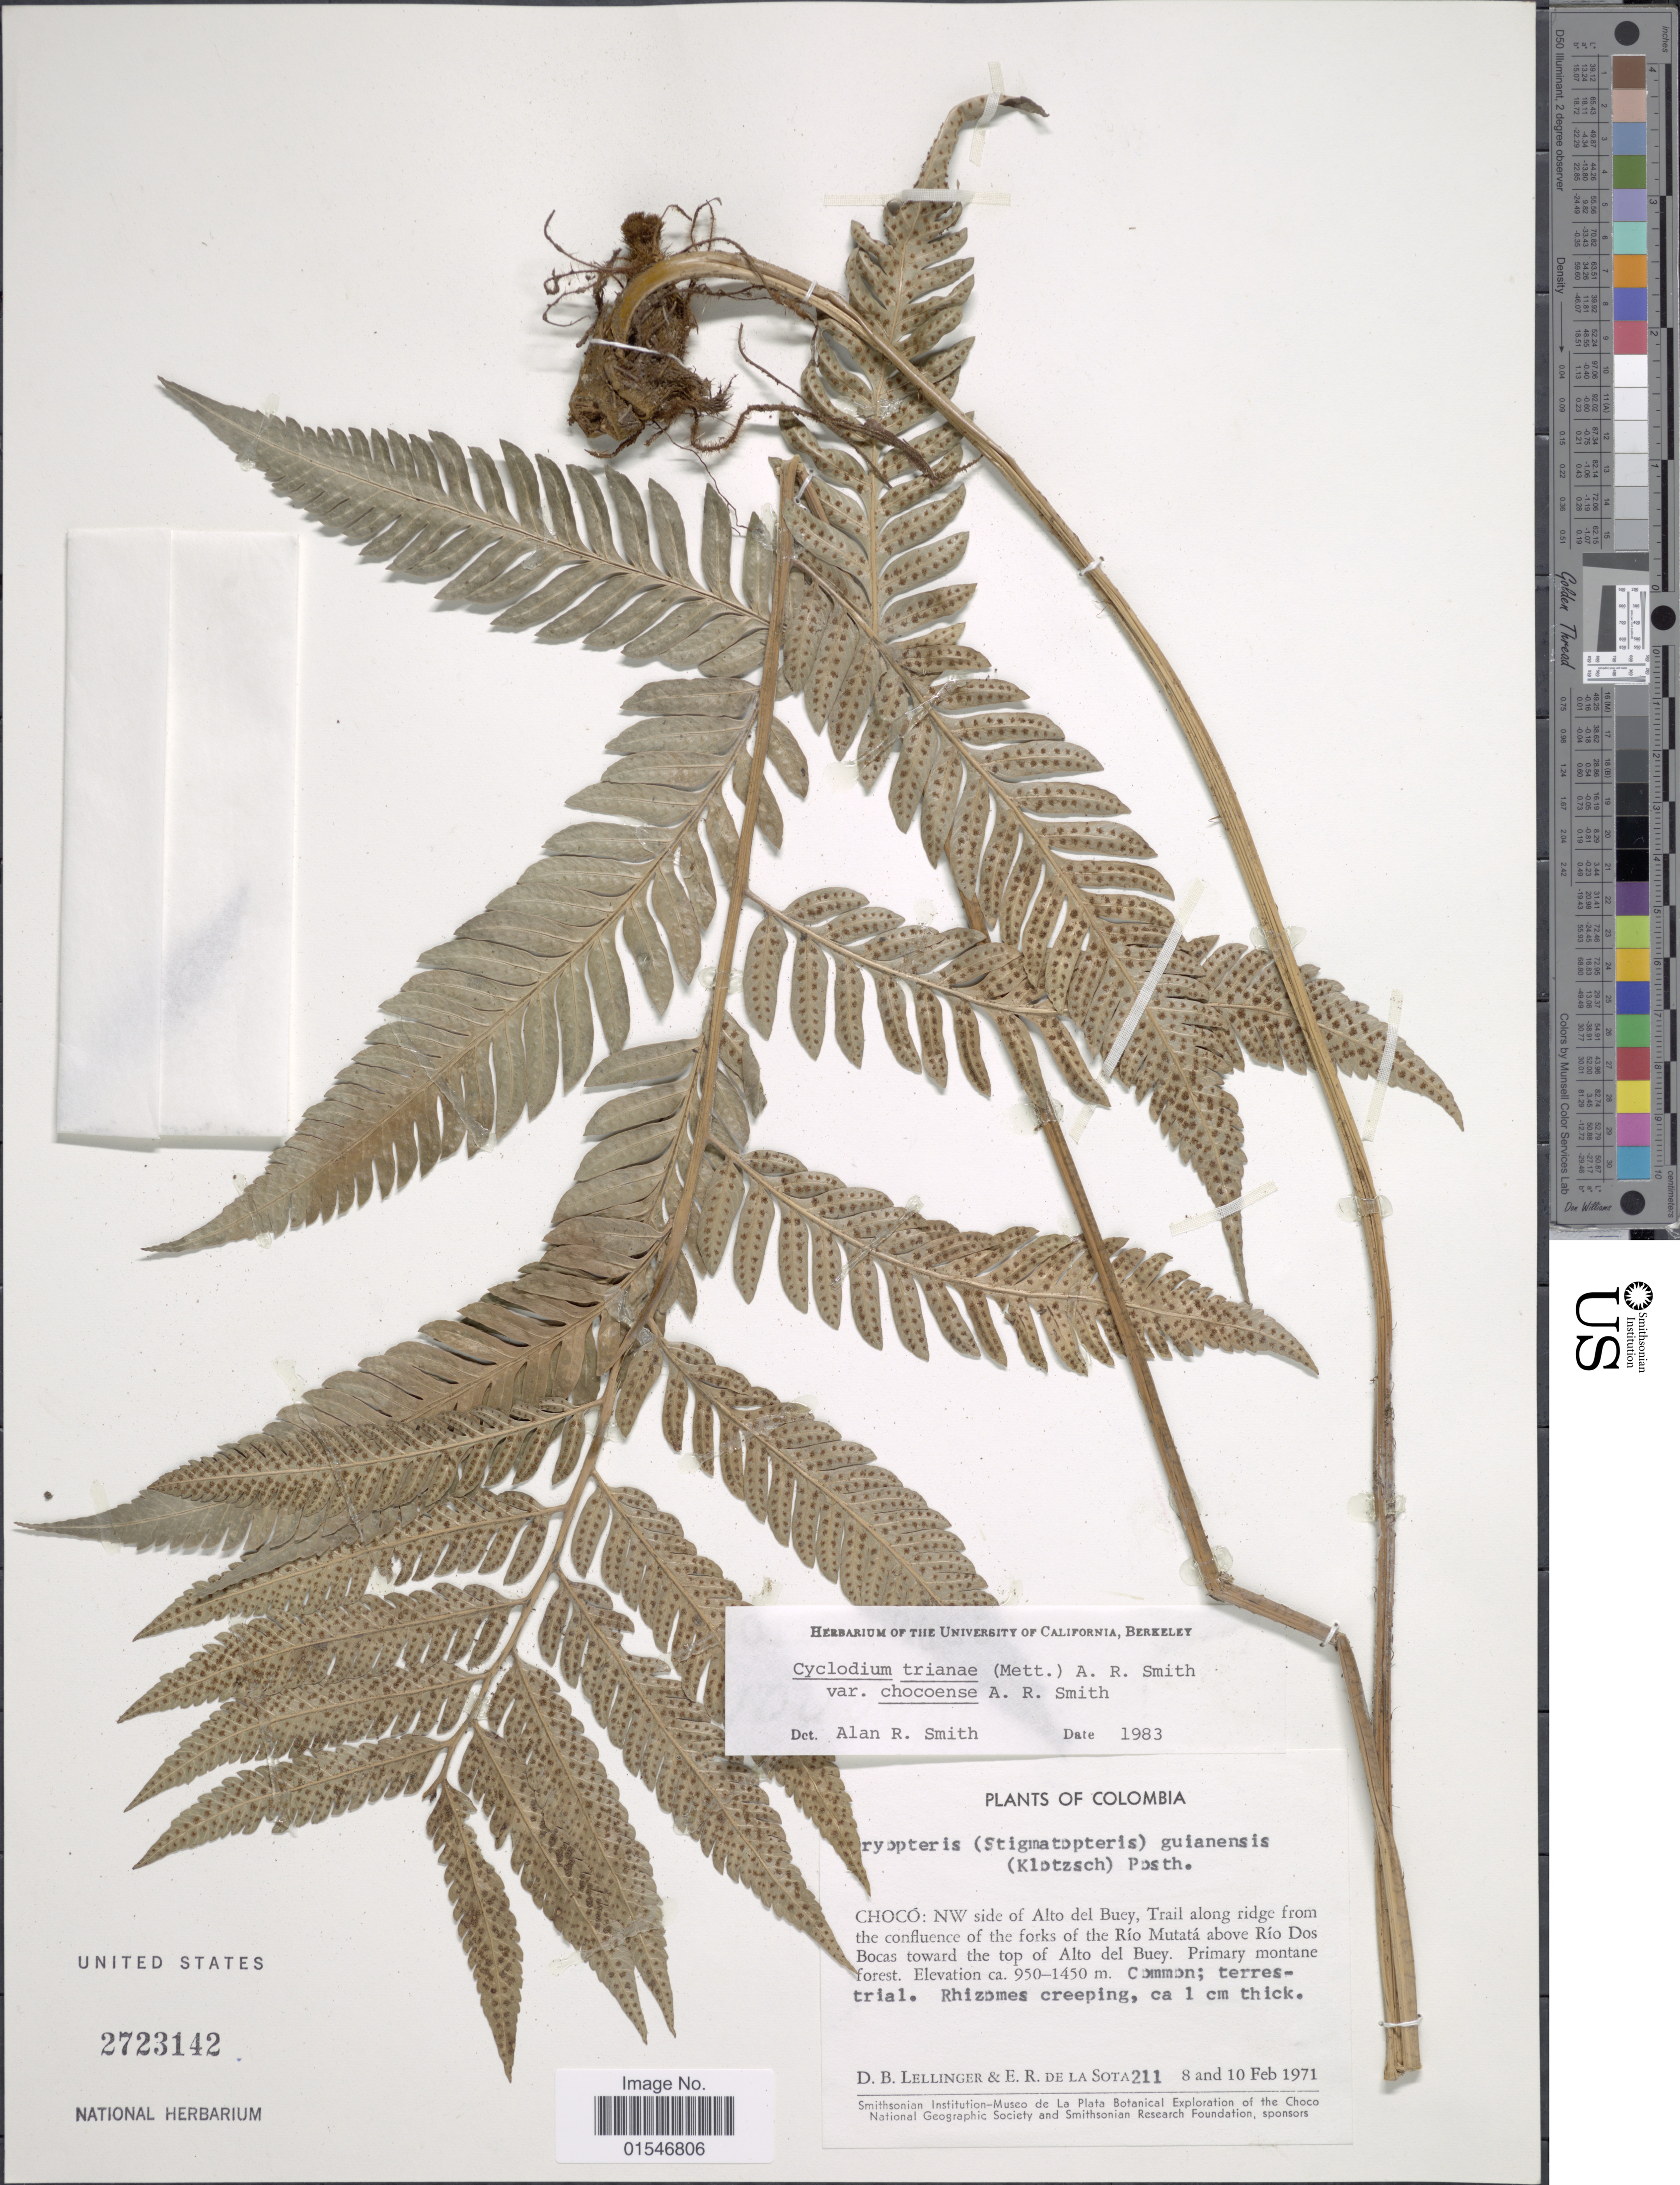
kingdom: Plantae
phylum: Tracheophyta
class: Polypodiopsida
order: Polypodiales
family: Dryopteridaceae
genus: Cyclodium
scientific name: Cyclodium trianae var. chocoense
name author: A.R. Sm.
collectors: D. B. Lellinger & E. R. de la Sota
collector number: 211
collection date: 1971-02-08/1971-02-10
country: Colombia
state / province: Chocó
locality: Colombia, Choco: NW side of Alto del Buey, Trail along ridge from the confluence of the forks of the Rio Mutata above Rio Dos Bocas toward the top of Alto del Buey.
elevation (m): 950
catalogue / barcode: US 2723142